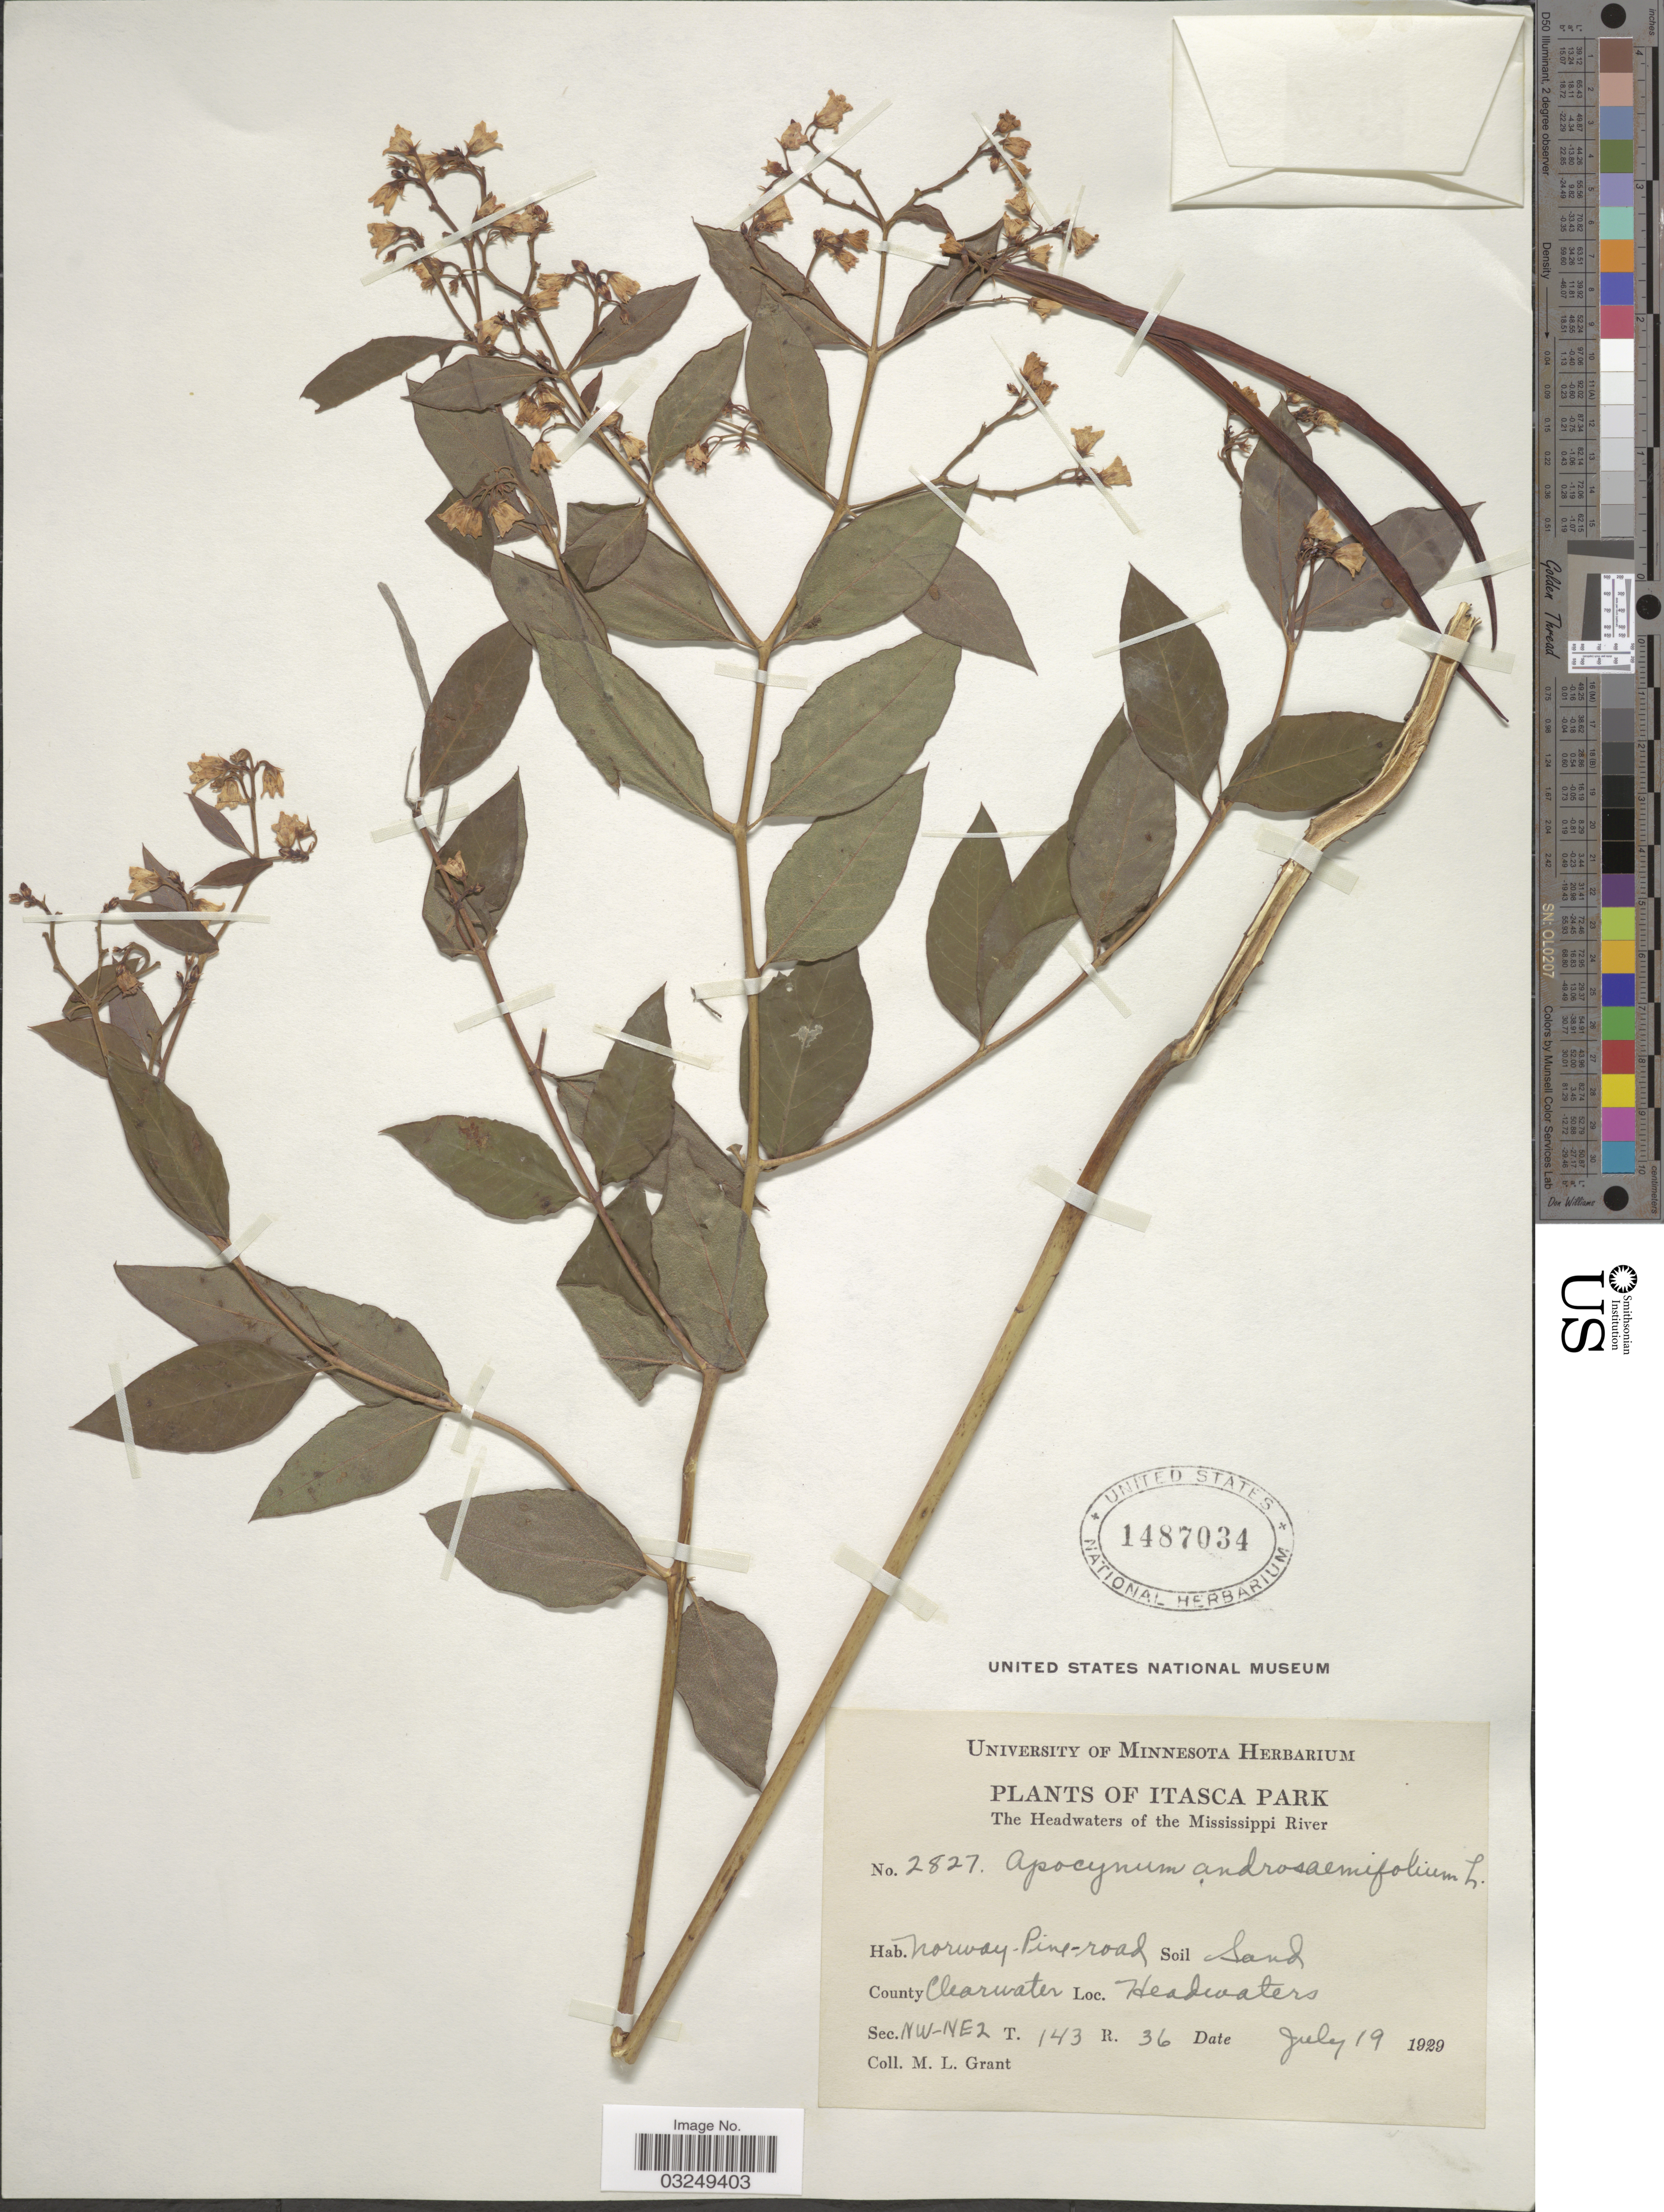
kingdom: Plantae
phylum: Tracheophyta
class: Magnoliopsida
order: Gentianales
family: Apocynaceae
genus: Apocynum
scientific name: Apocynum androsaemifolium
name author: L.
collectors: M. L. Grant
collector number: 2827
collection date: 1929-07-19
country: United States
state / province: Minnesota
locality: Itasca Park. The Headwaters of the Mississippi River. County Clearwater. Headwaters. Sec. NW-NE2 T.1 43 R. 36.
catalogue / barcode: US 1487034